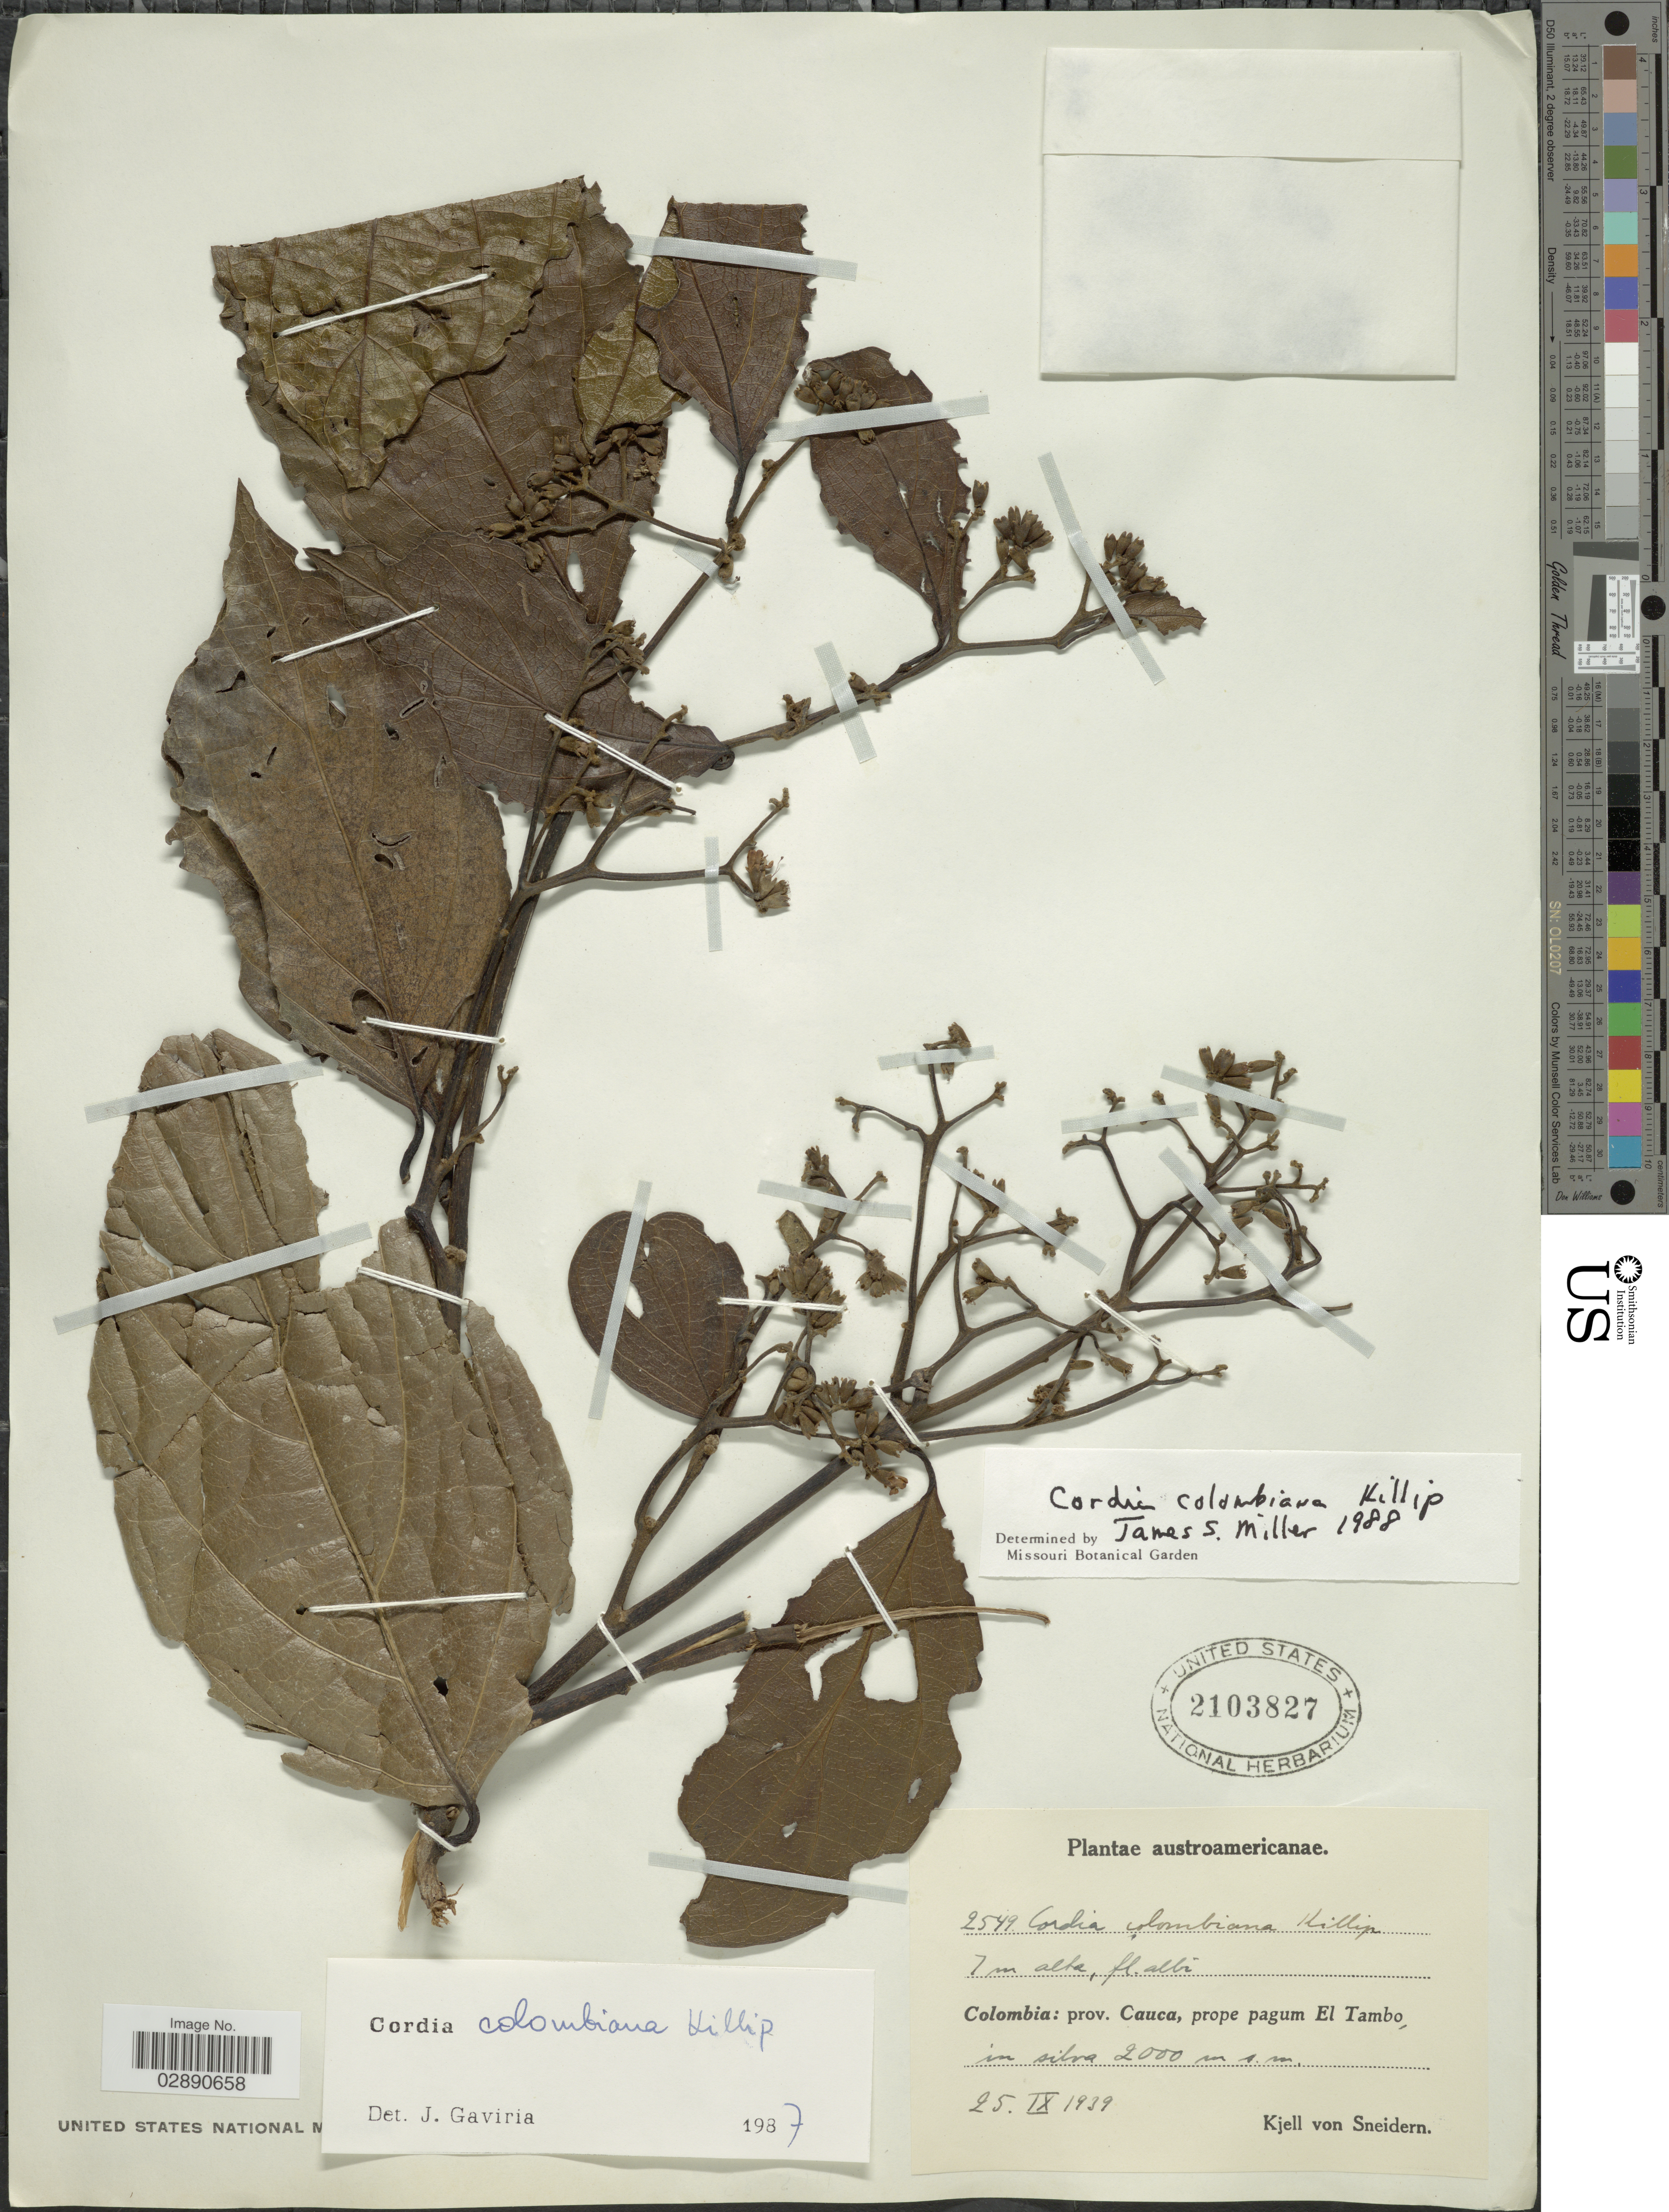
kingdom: Plantae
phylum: Tracheophyta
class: Magnoliopsida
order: Boraginales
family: Cordiaceae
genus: Cordia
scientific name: Cordia colombiana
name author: Killip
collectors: K. von Sneidern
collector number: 2549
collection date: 1939-09-25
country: Colombia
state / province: Cauca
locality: Prov. Cauca, prope pagum El Tambo.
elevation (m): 2000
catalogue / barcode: US 2103827